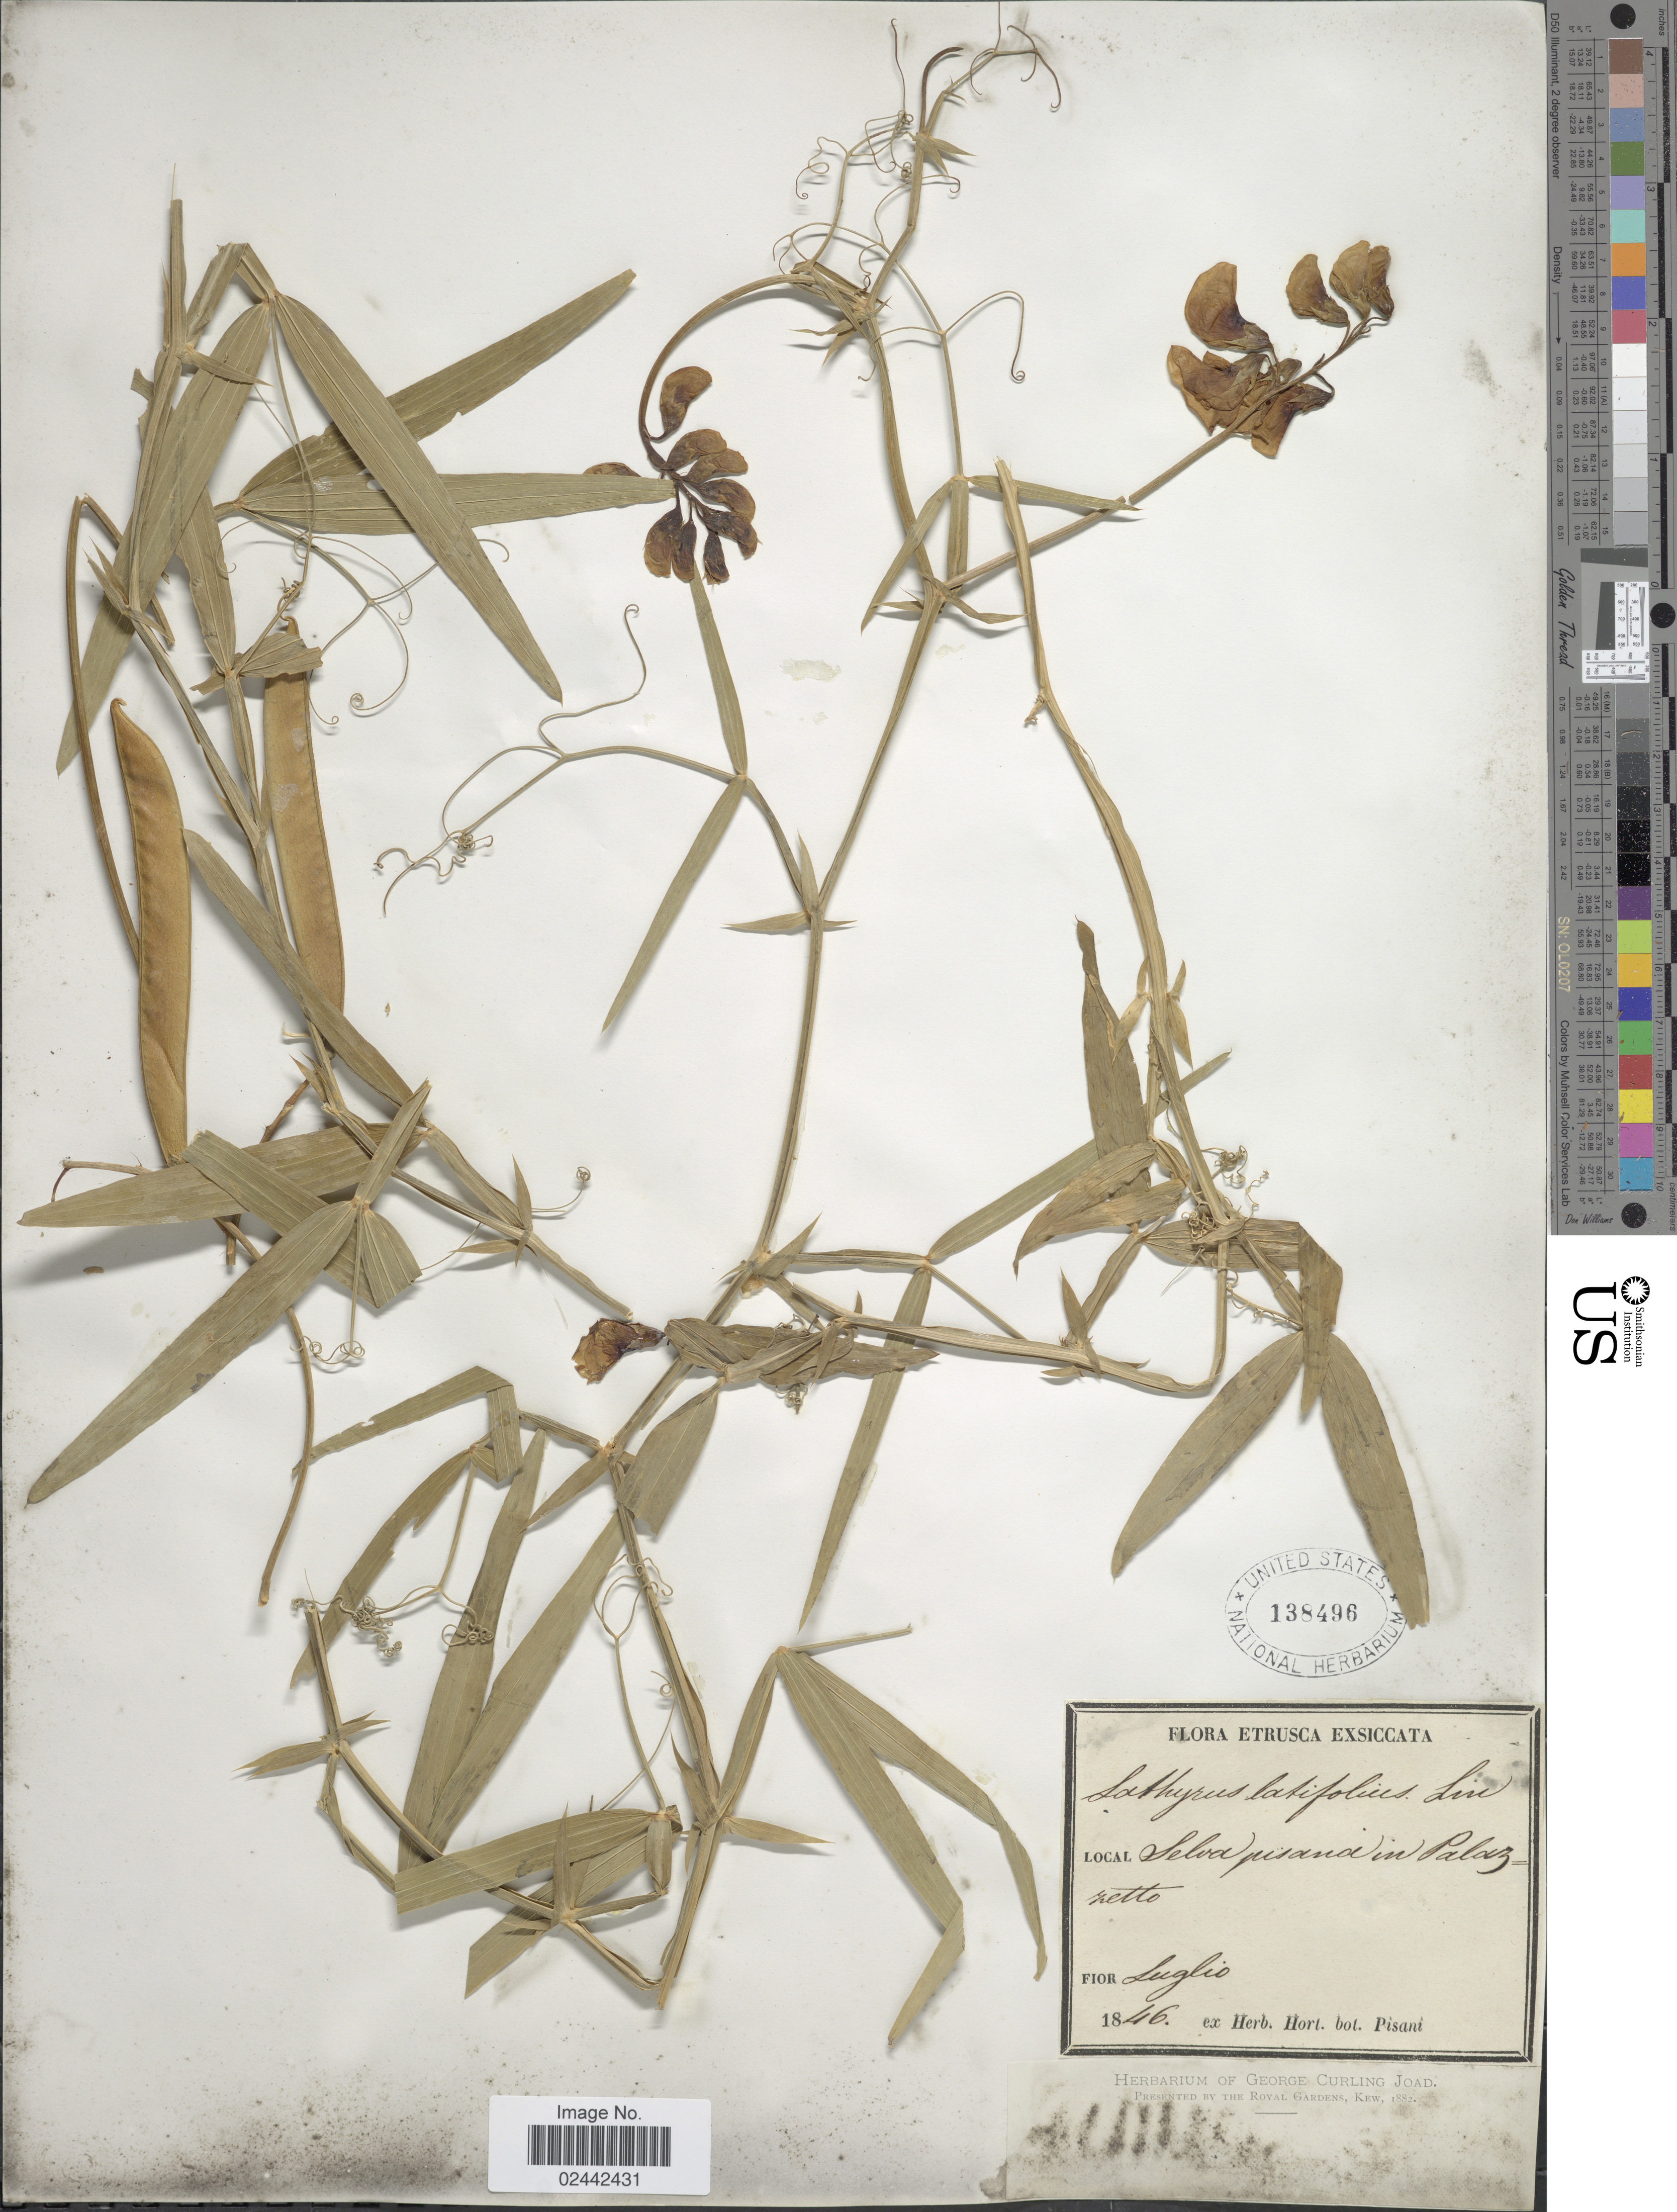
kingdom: Plantae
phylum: Tracheophyta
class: Magnoliopsida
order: Fabales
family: Fabaceae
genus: Lathyrus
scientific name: Lathyrus latifolius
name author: L.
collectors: ex herb. Hort. Bot. Pisani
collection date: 1846-07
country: Italy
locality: Etrusca. Selva Pisana in Palazzetto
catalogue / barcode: US 138496